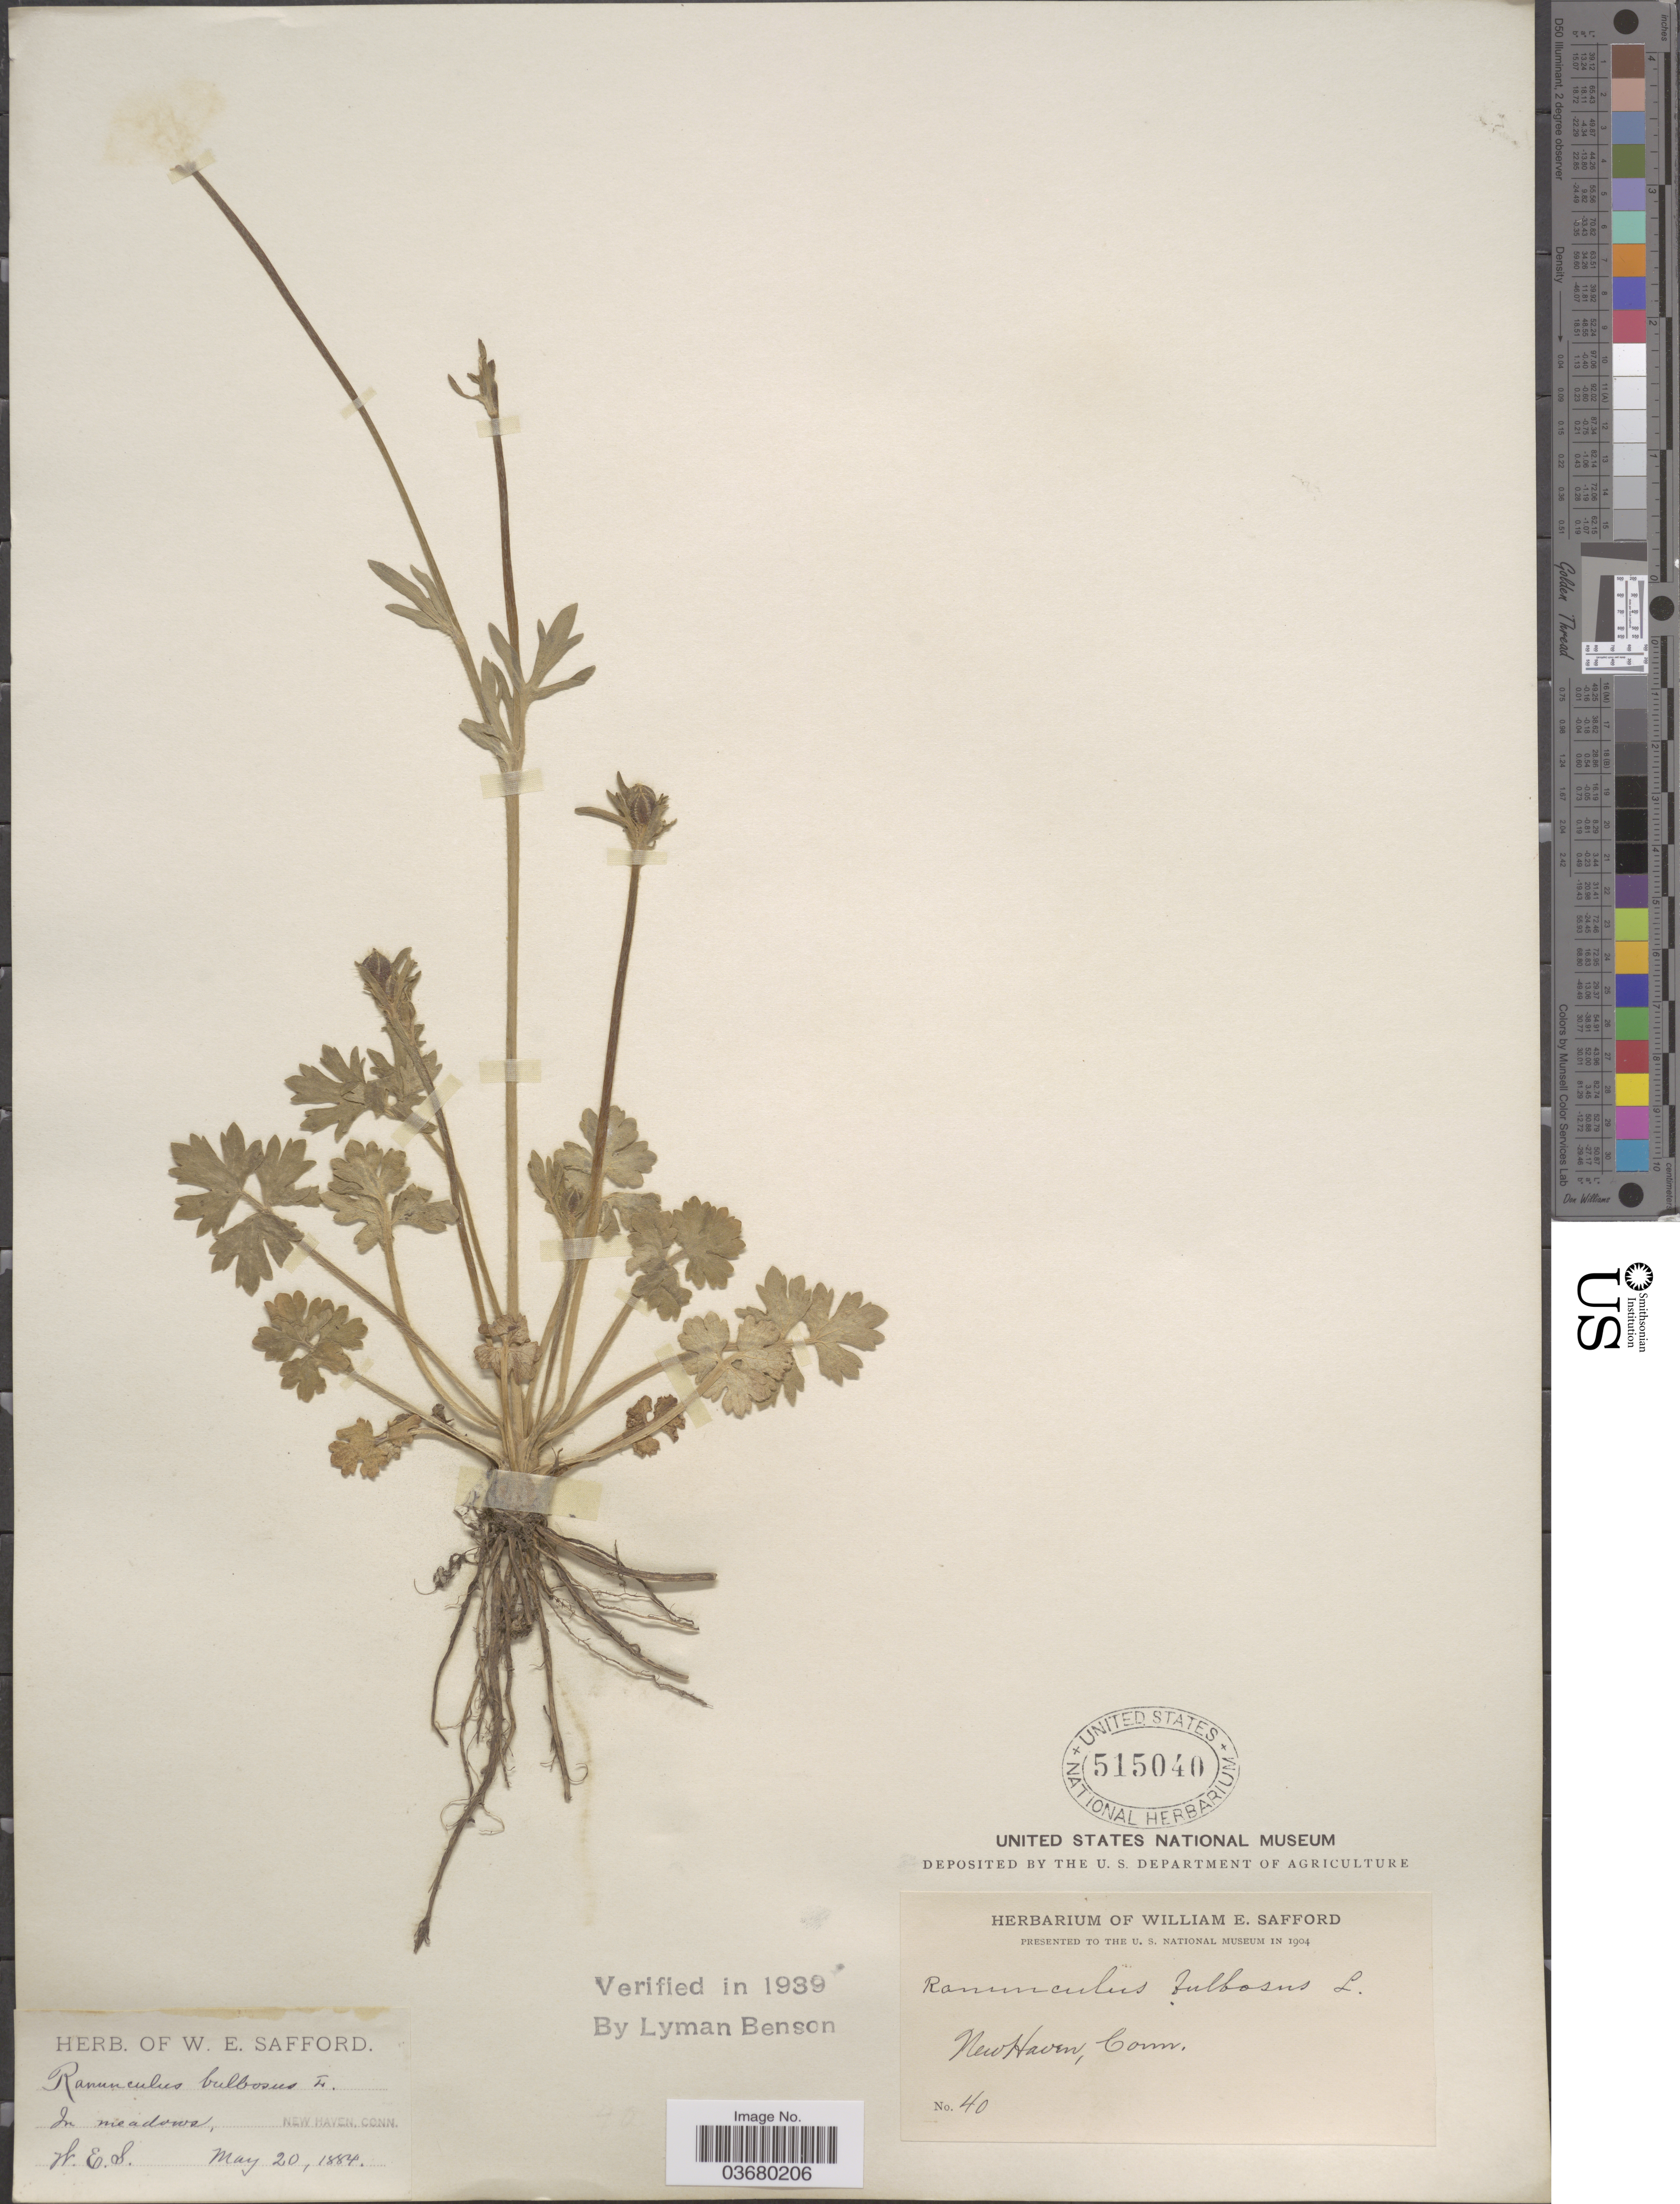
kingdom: Plantae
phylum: Tracheophyta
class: Magnoliopsida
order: Ranunculales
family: Ranunculaceae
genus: Ranunculus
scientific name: Ranunculus bulbosus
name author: L.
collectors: W. E. Safford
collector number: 40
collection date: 1884-05-20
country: United States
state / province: Connecticut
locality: New Haven.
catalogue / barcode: US 515040